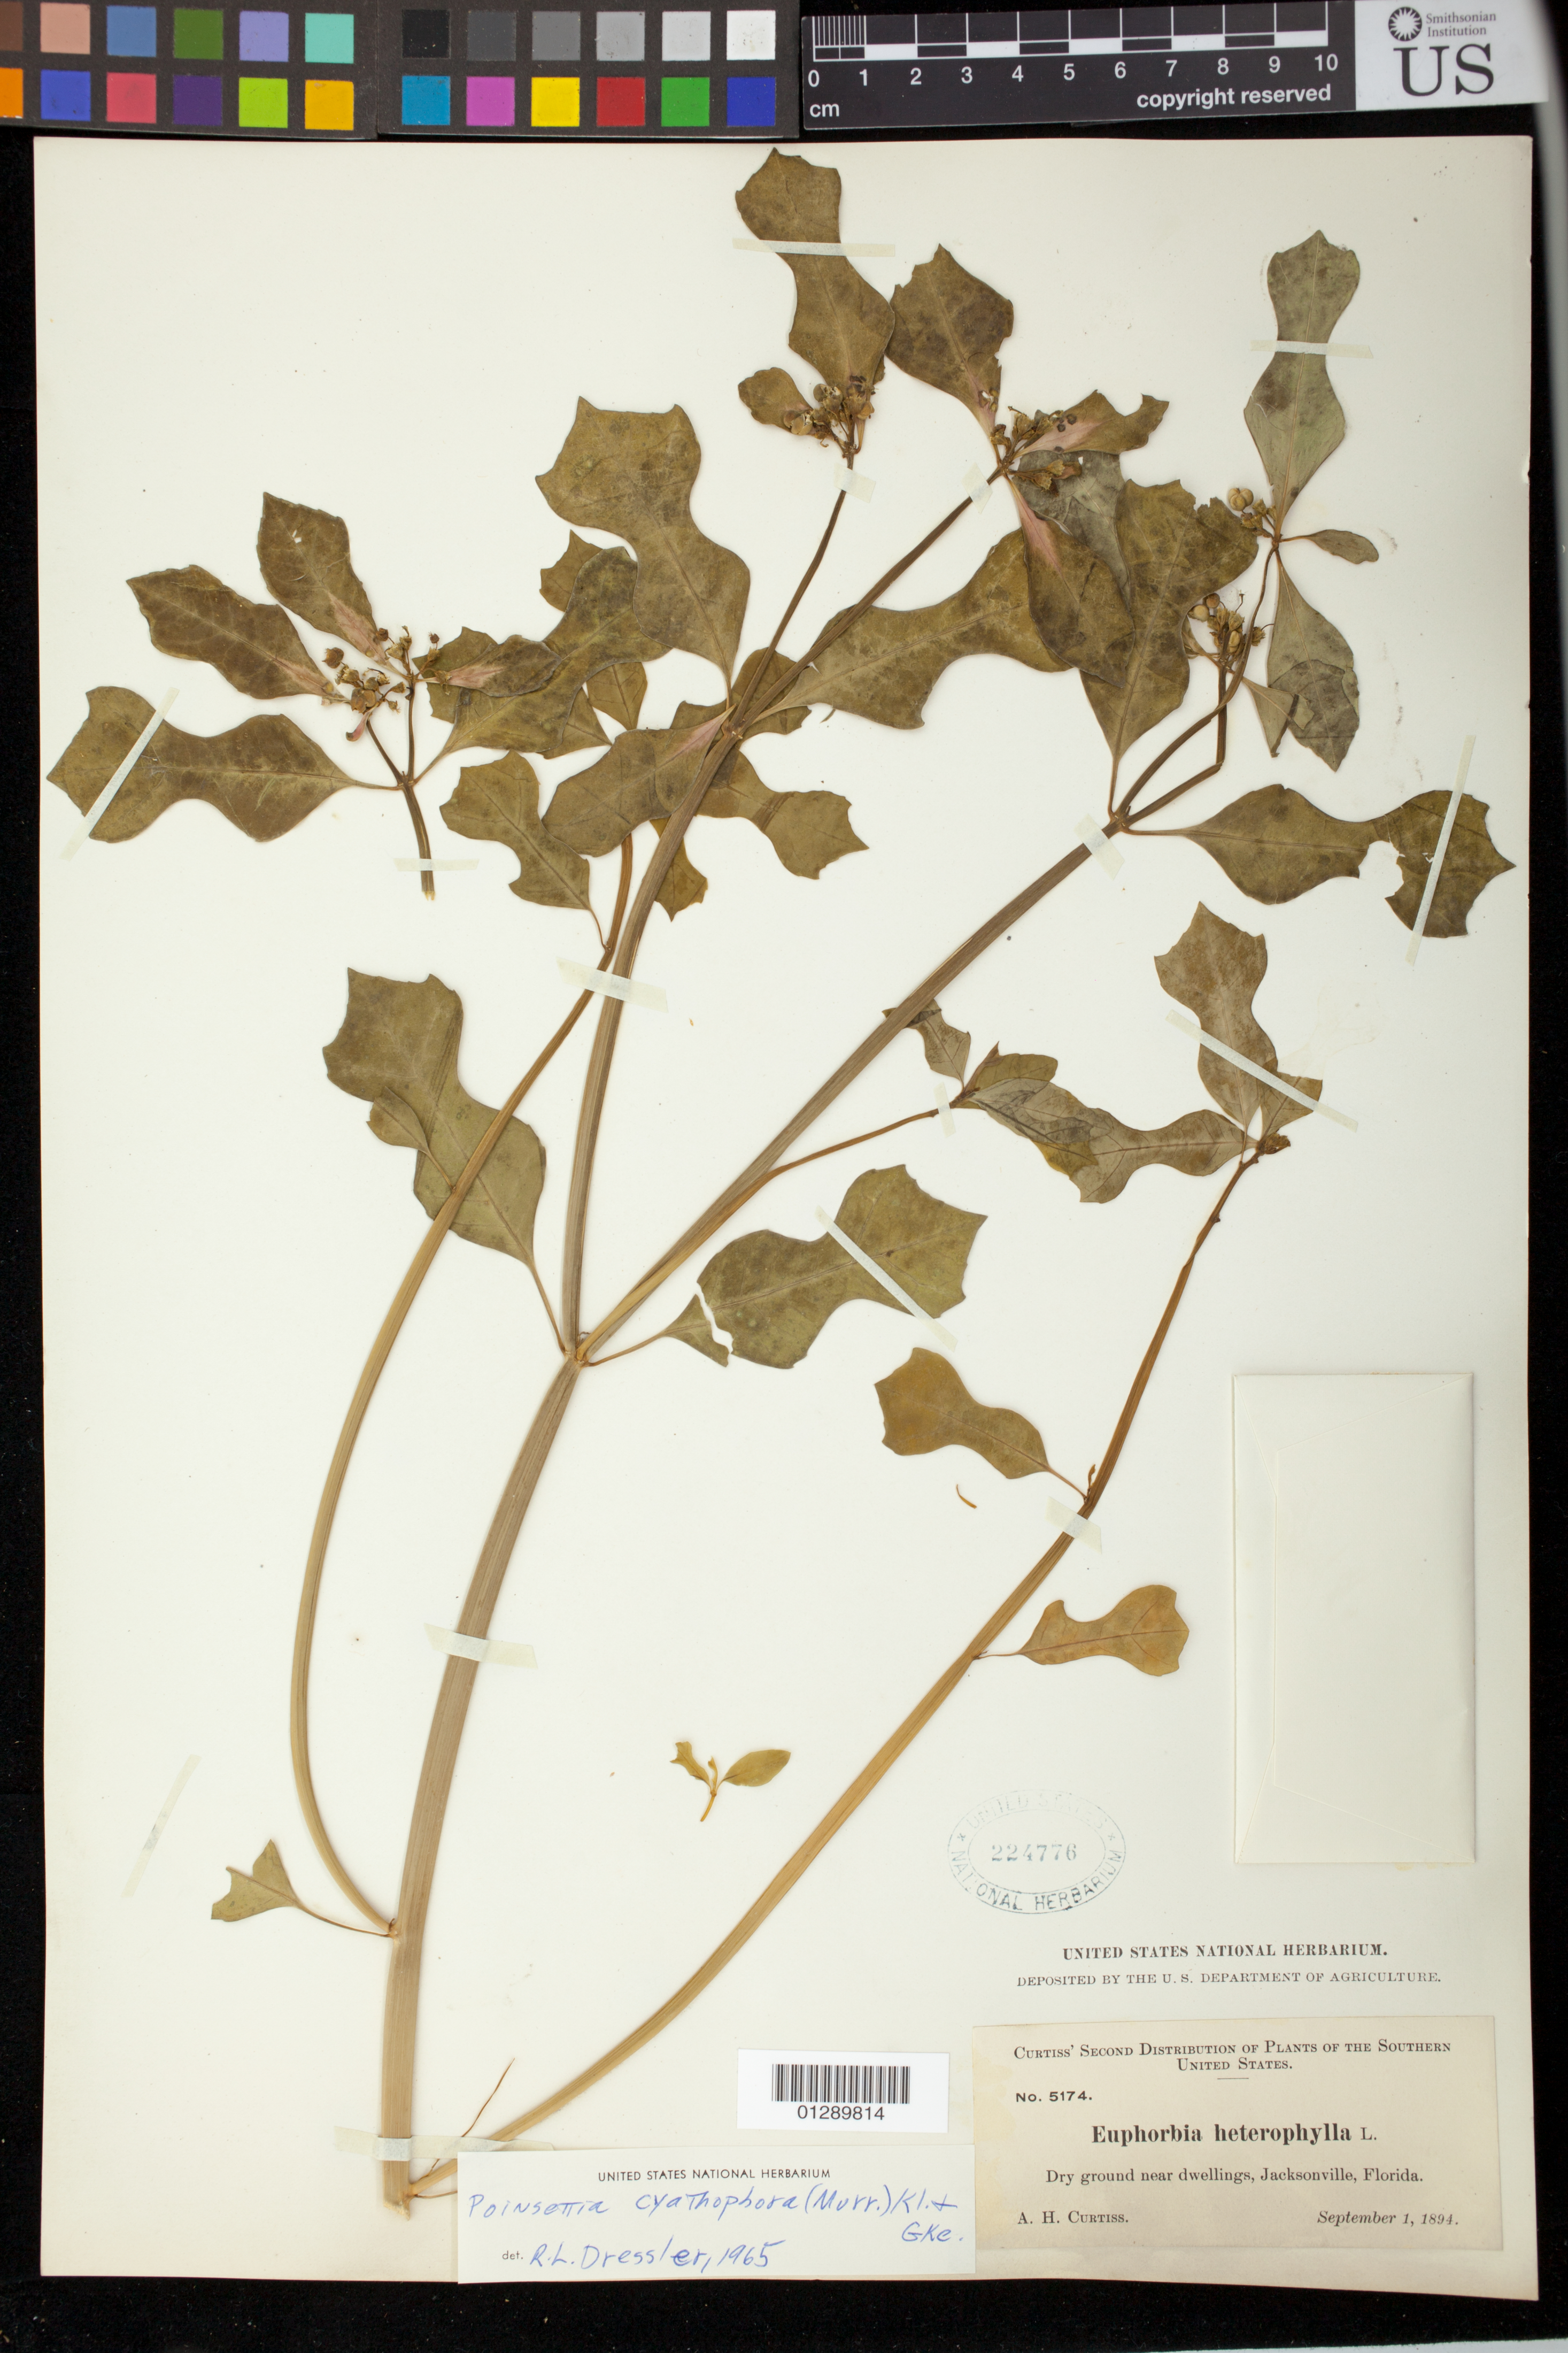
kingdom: Plantae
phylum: Tracheophyta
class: Magnoliopsida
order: Malpighiales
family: Euphorbiaceae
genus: Euphorbia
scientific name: Euphorbia heterophylla var. cyathophora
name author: (Murr.) Griseb.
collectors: A. H. Curtiss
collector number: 5174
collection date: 1894-09-01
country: United States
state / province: Florida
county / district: Duval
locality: near dwellings Jacksonville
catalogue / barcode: US 224776